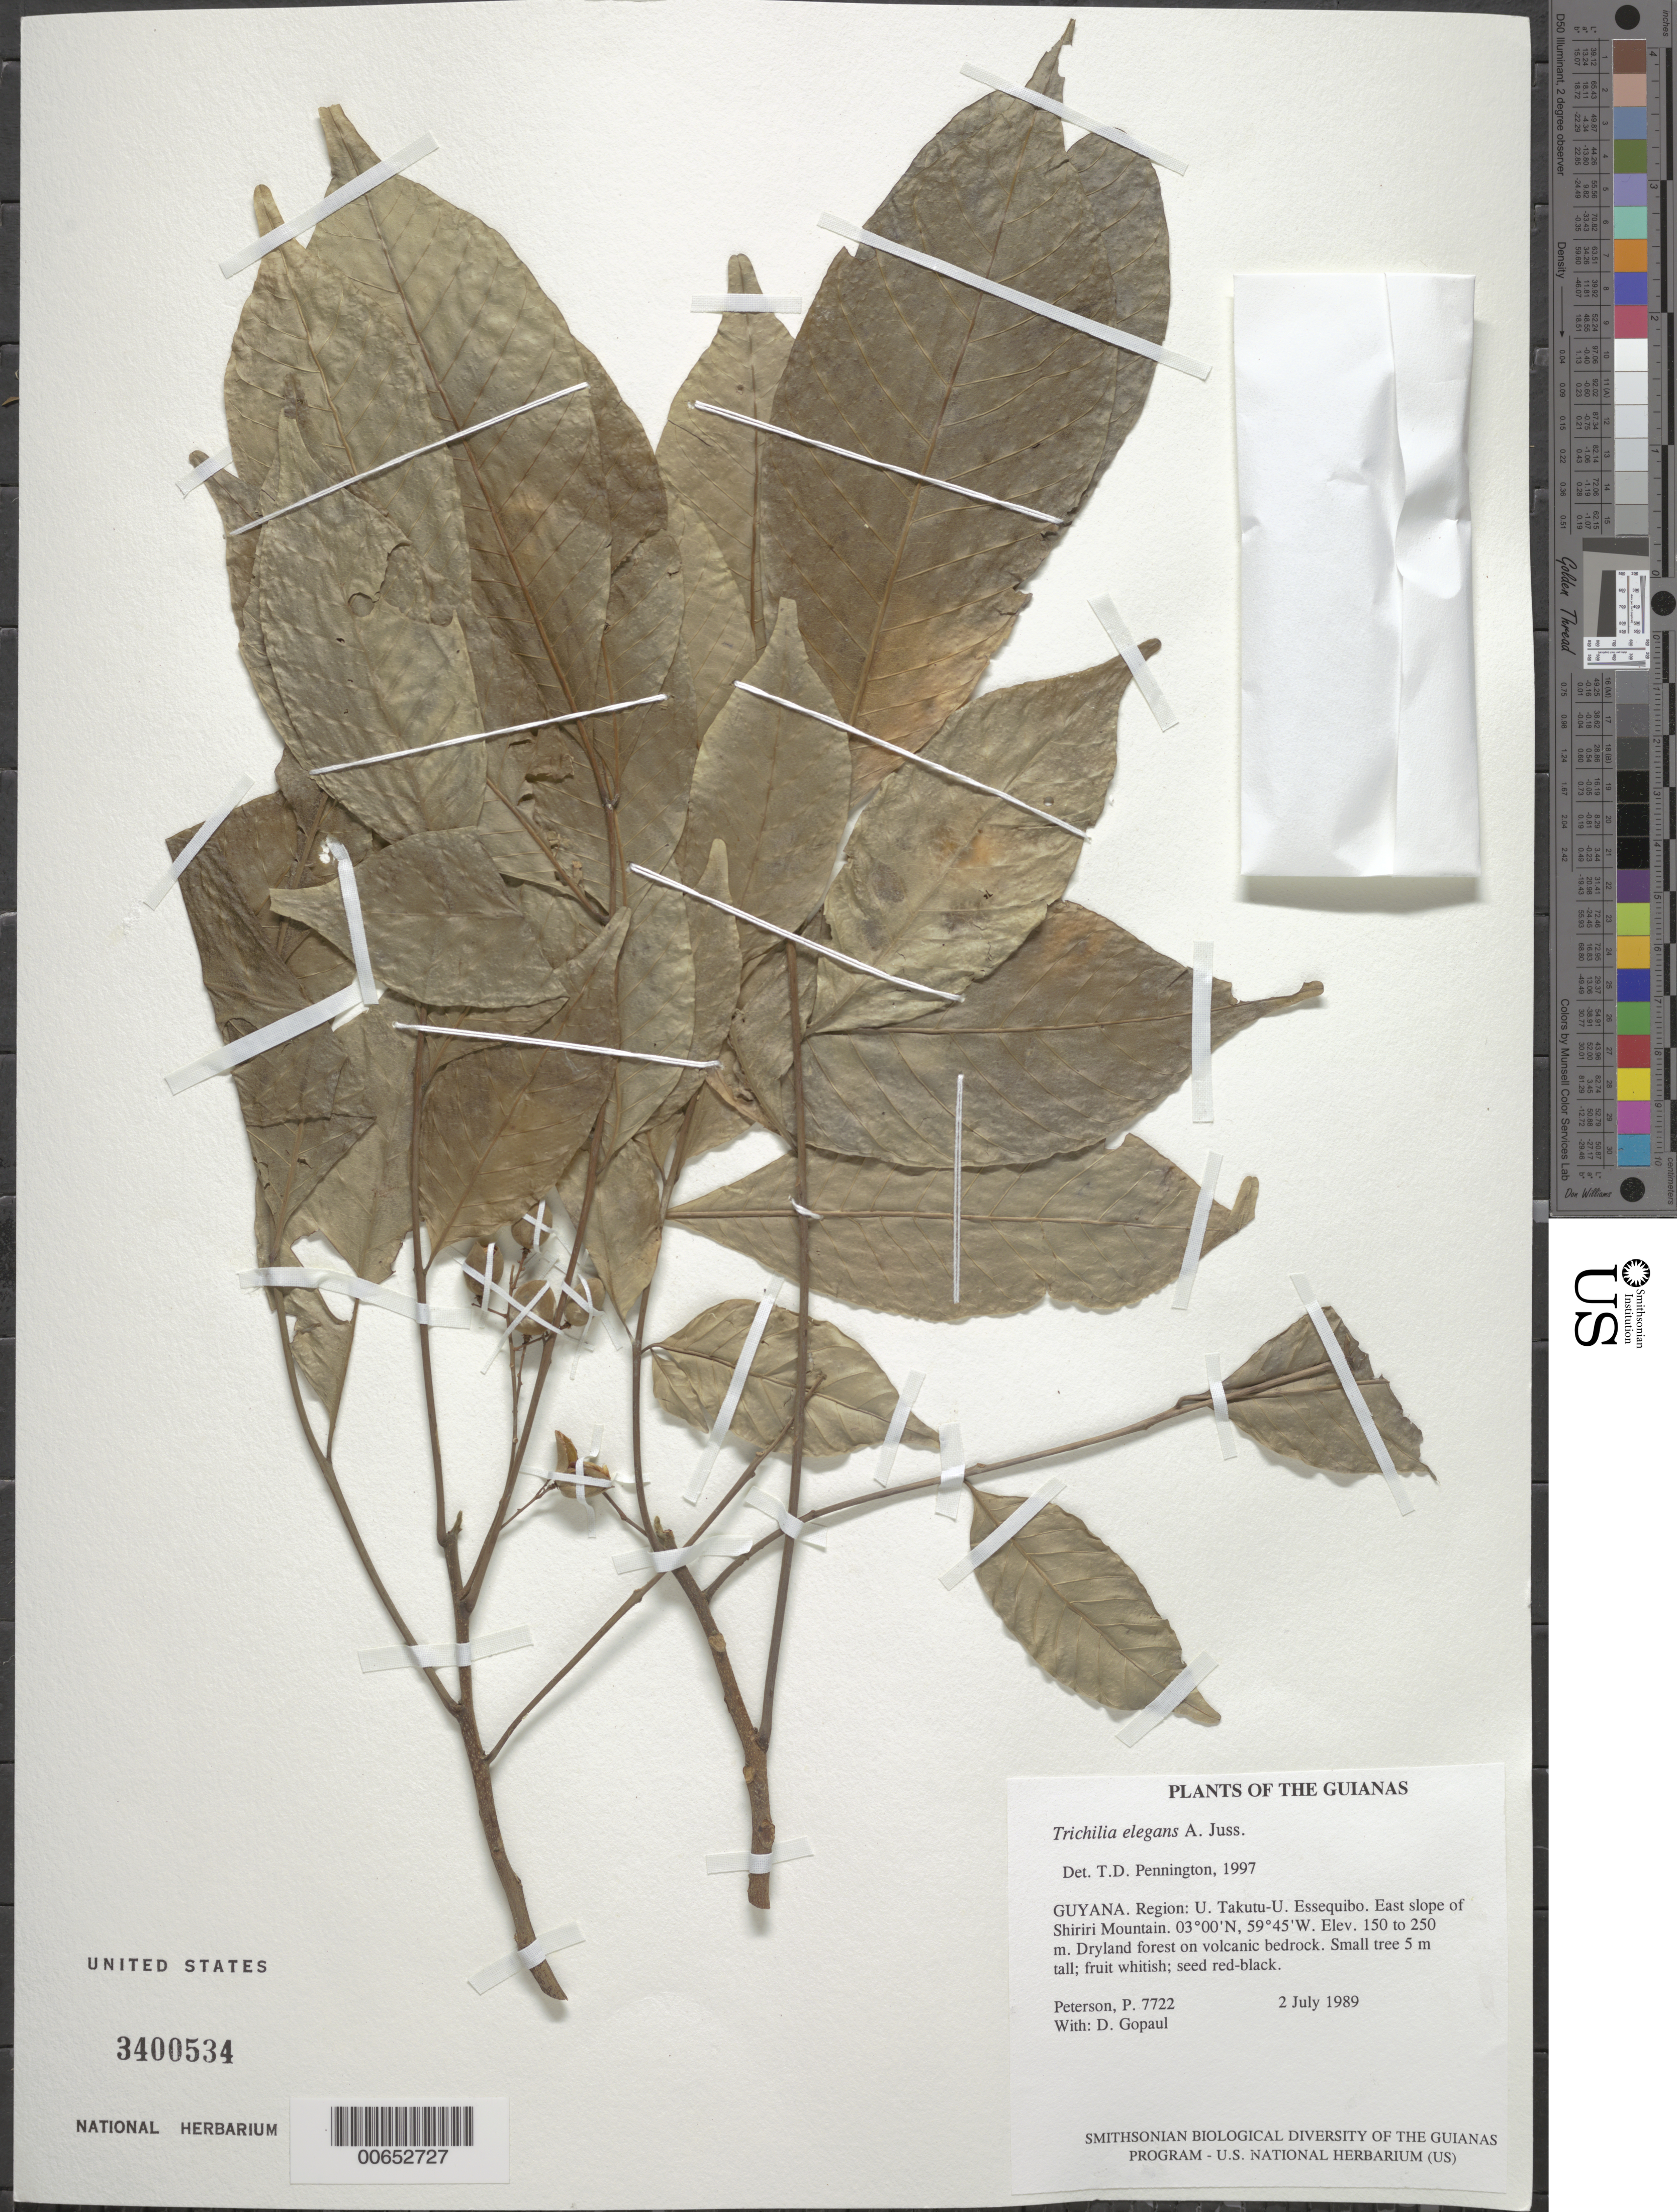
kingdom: Plantae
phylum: Tracheophyta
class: Magnoliopsida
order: Sapindales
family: Meliaceae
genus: Trichilia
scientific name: Trichilia elegans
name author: A. Juss.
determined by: Pennington, T. D., (K)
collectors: P. M. Peterson & D. Gopaul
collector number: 7722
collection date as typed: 2 July 1989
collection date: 1989-07-02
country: Guyana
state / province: U. Takutu-U. Essequibo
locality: East slope of Shiriri Mountain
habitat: Dryland forest on volcanic bedrock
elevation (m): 150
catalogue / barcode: US 3400534